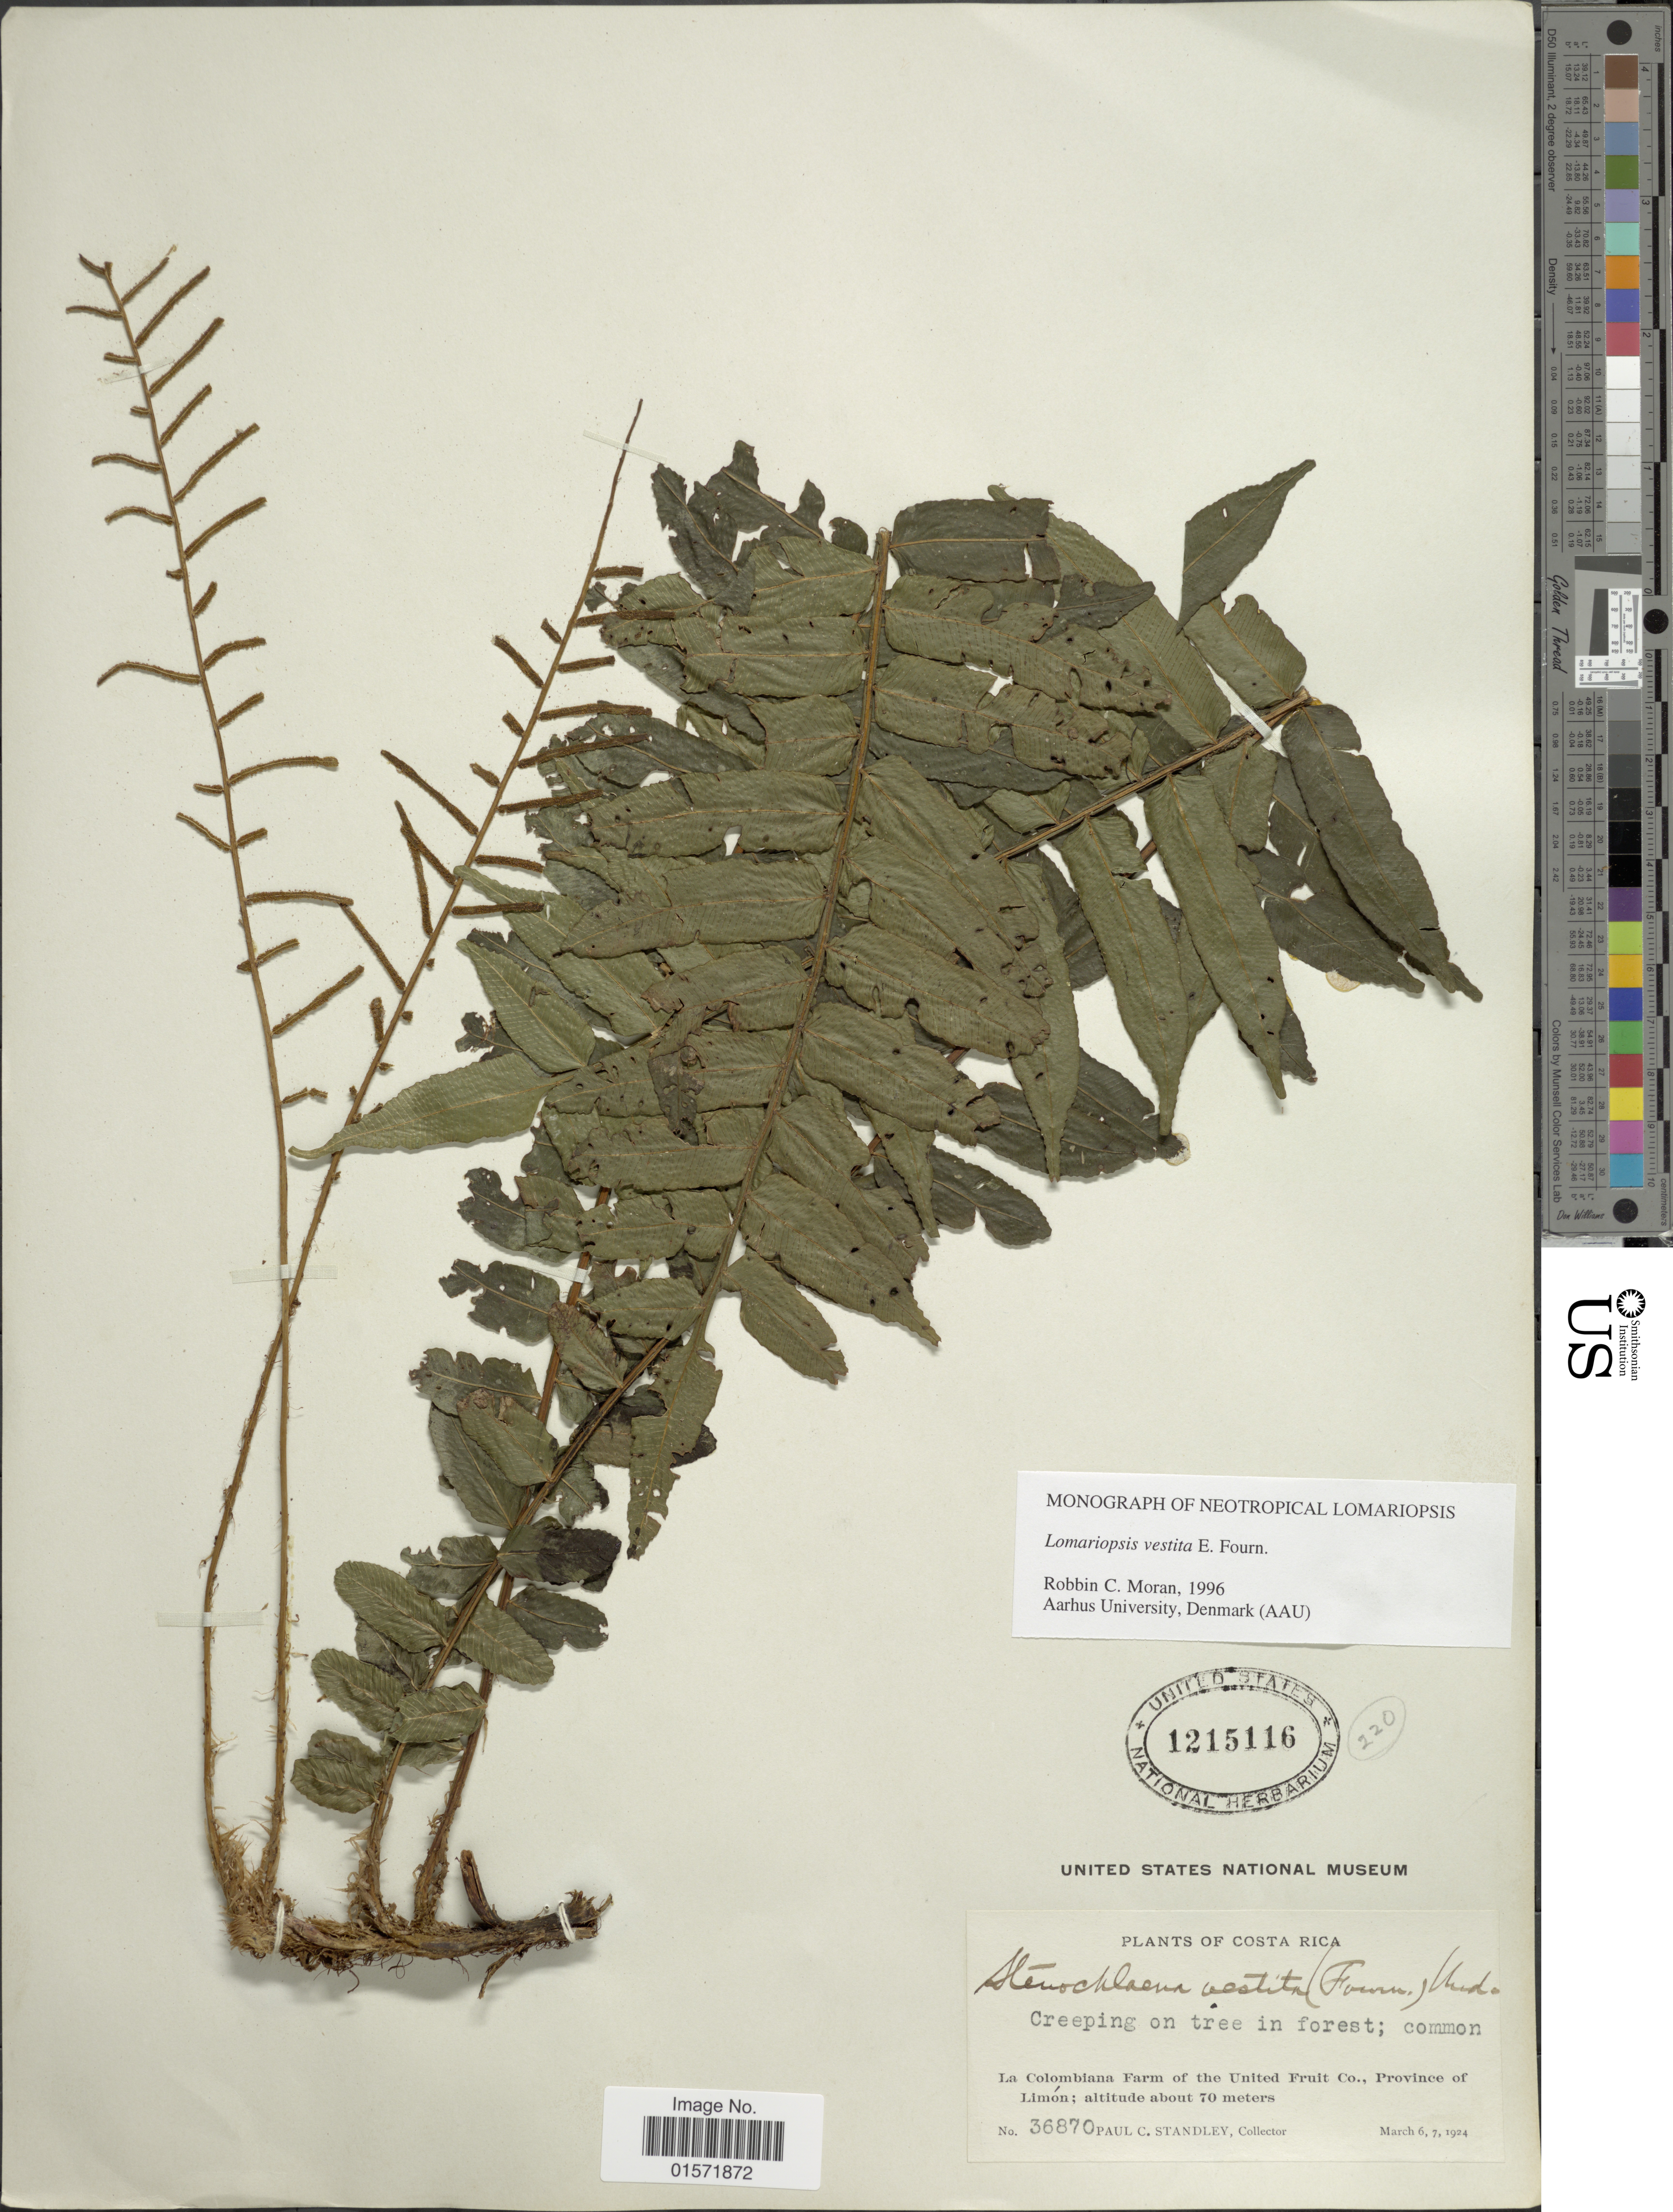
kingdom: Plantae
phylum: Tracheophyta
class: Polypodiopsida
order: Polypodiales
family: Lomariopsidaceae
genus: Lomariopsis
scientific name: Lomariopsis vestita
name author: E. Fourn.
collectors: P. C. Standley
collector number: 36870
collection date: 1924-03-06/1924-03-07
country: Costa Rica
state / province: Limón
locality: La Colombiana Farm of the United Fruit Co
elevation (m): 70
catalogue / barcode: US 1215116